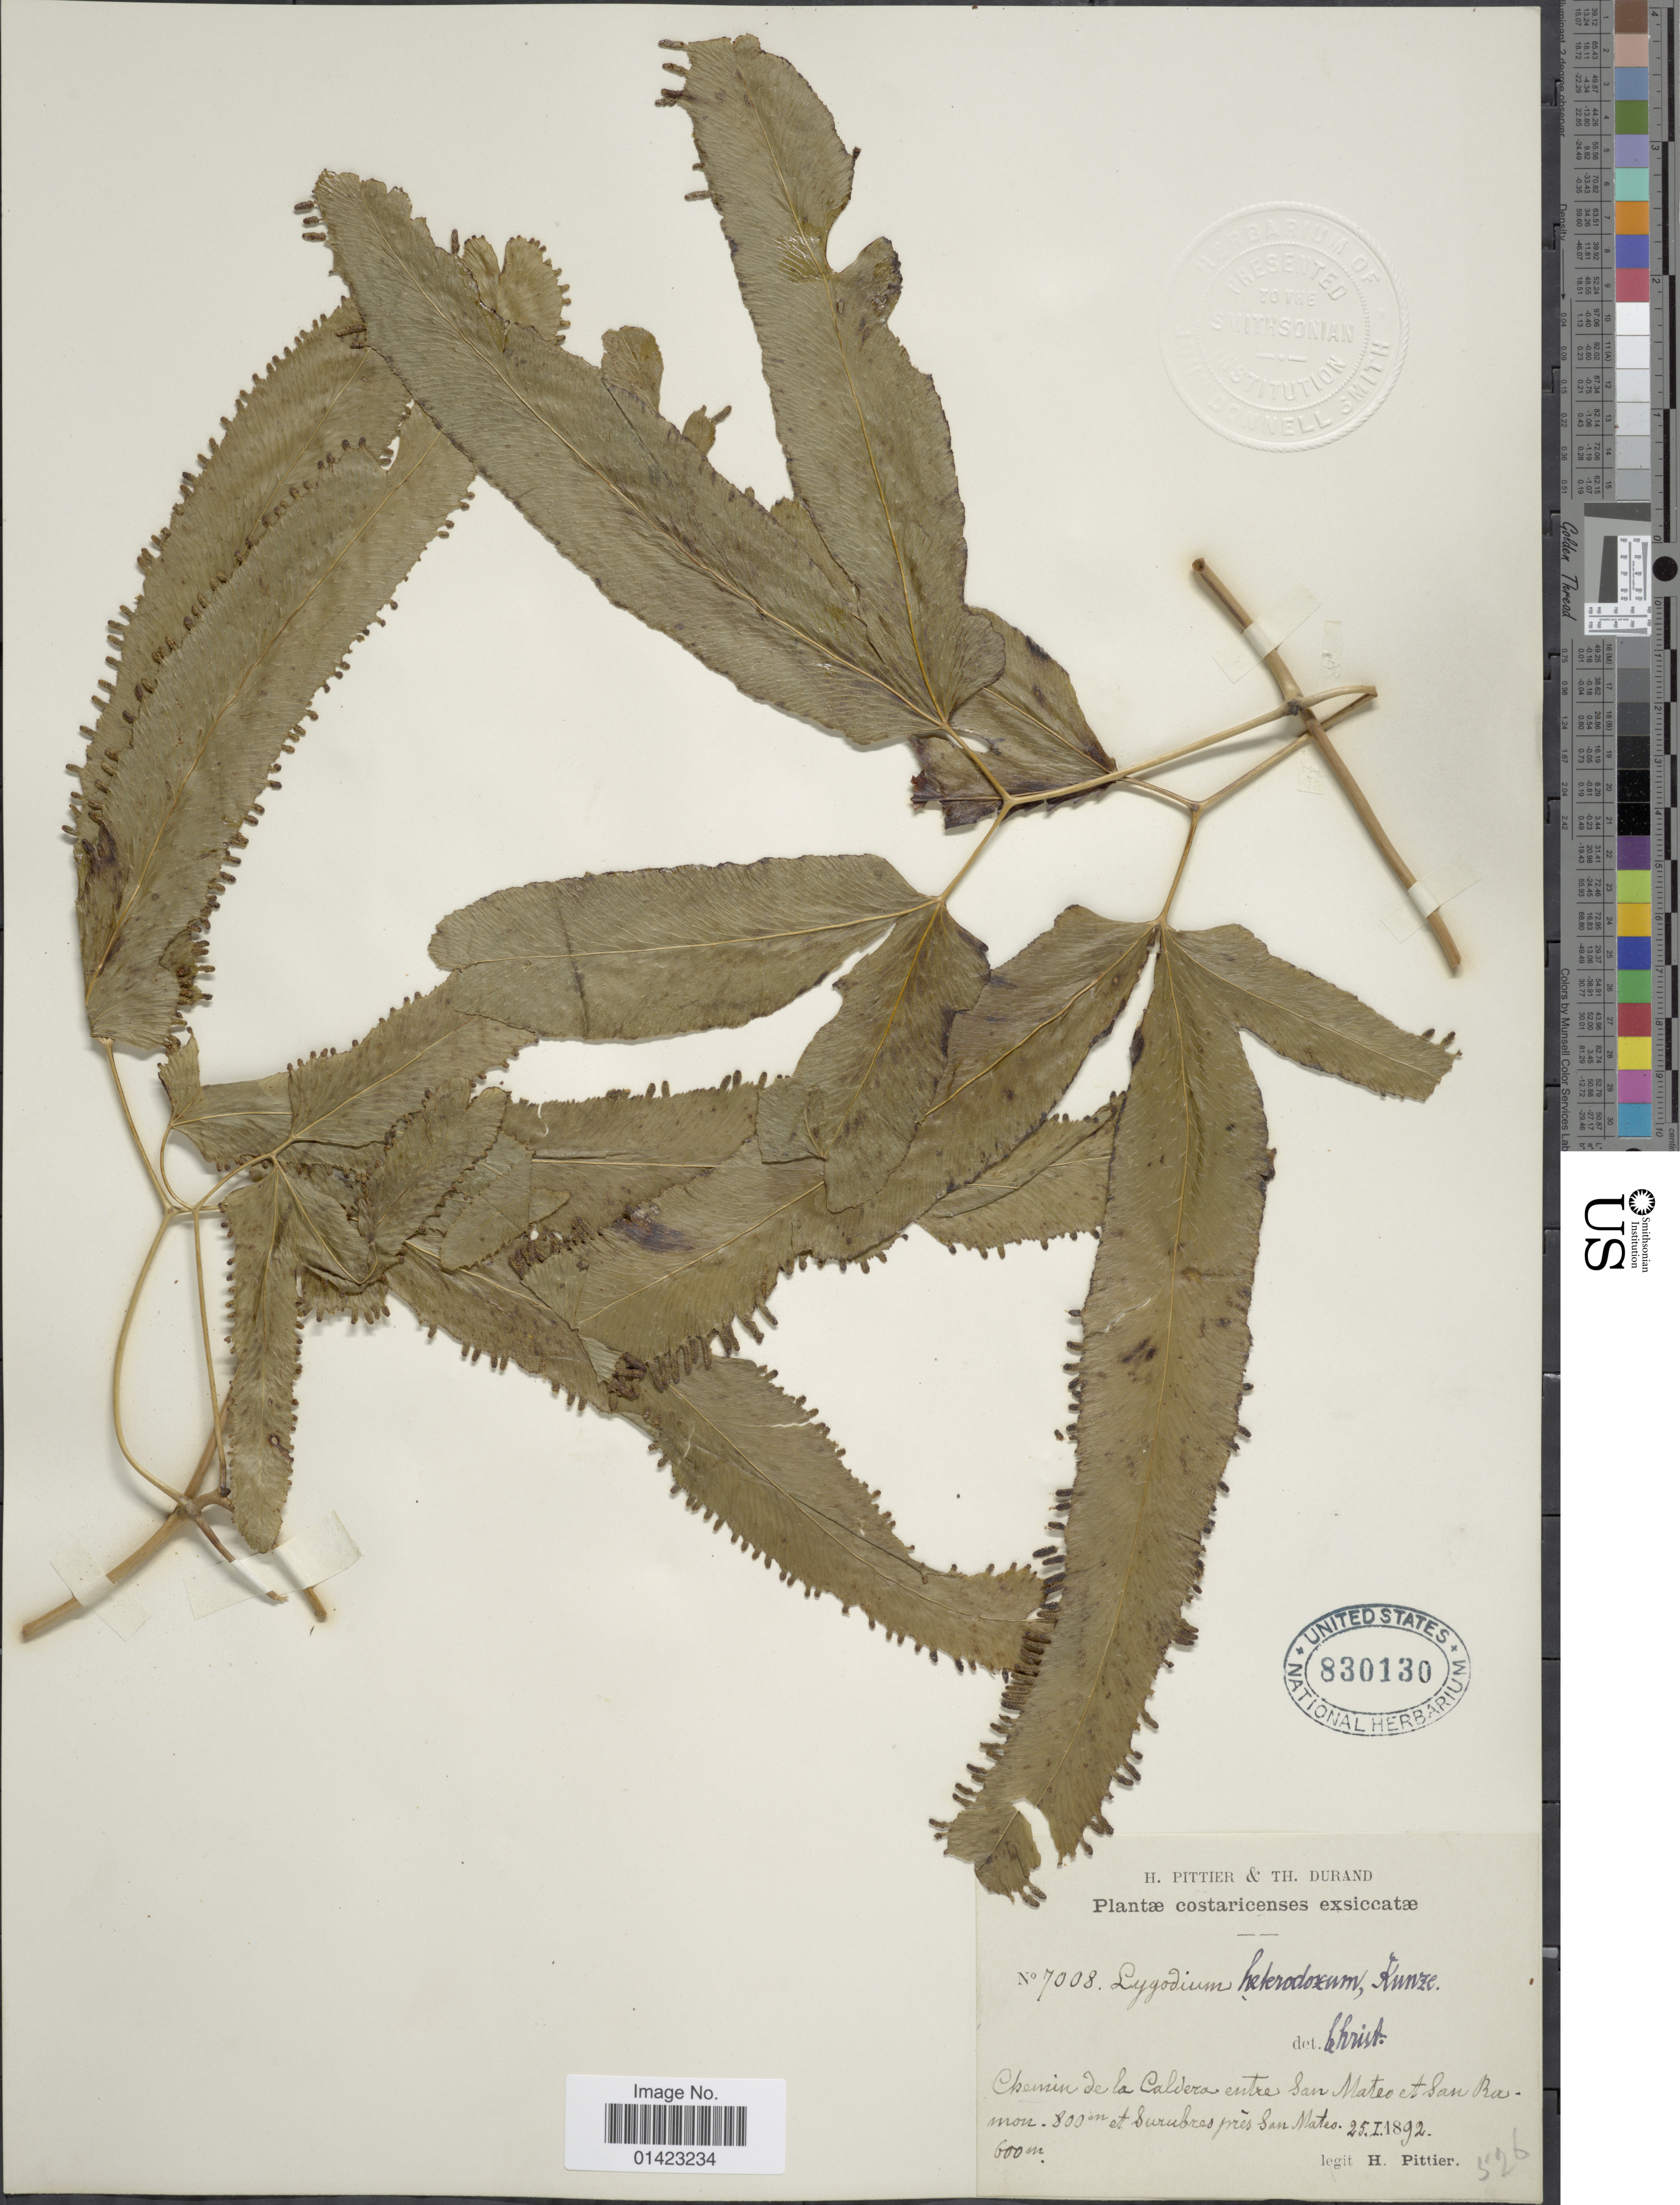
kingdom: Plantae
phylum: Tracheophyta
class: Polypodiopsida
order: Schizaeales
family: Lygodiaceae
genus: Lygodium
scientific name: Lygodium heterodoxum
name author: Kunze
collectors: H. F. Pittier & T. Durand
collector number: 7008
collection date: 1892-01-25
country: Costa Rica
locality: Chemin de la Caldera entre San Mateo et San Ramon, et surubres pres San Mates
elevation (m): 800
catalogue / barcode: US 830130